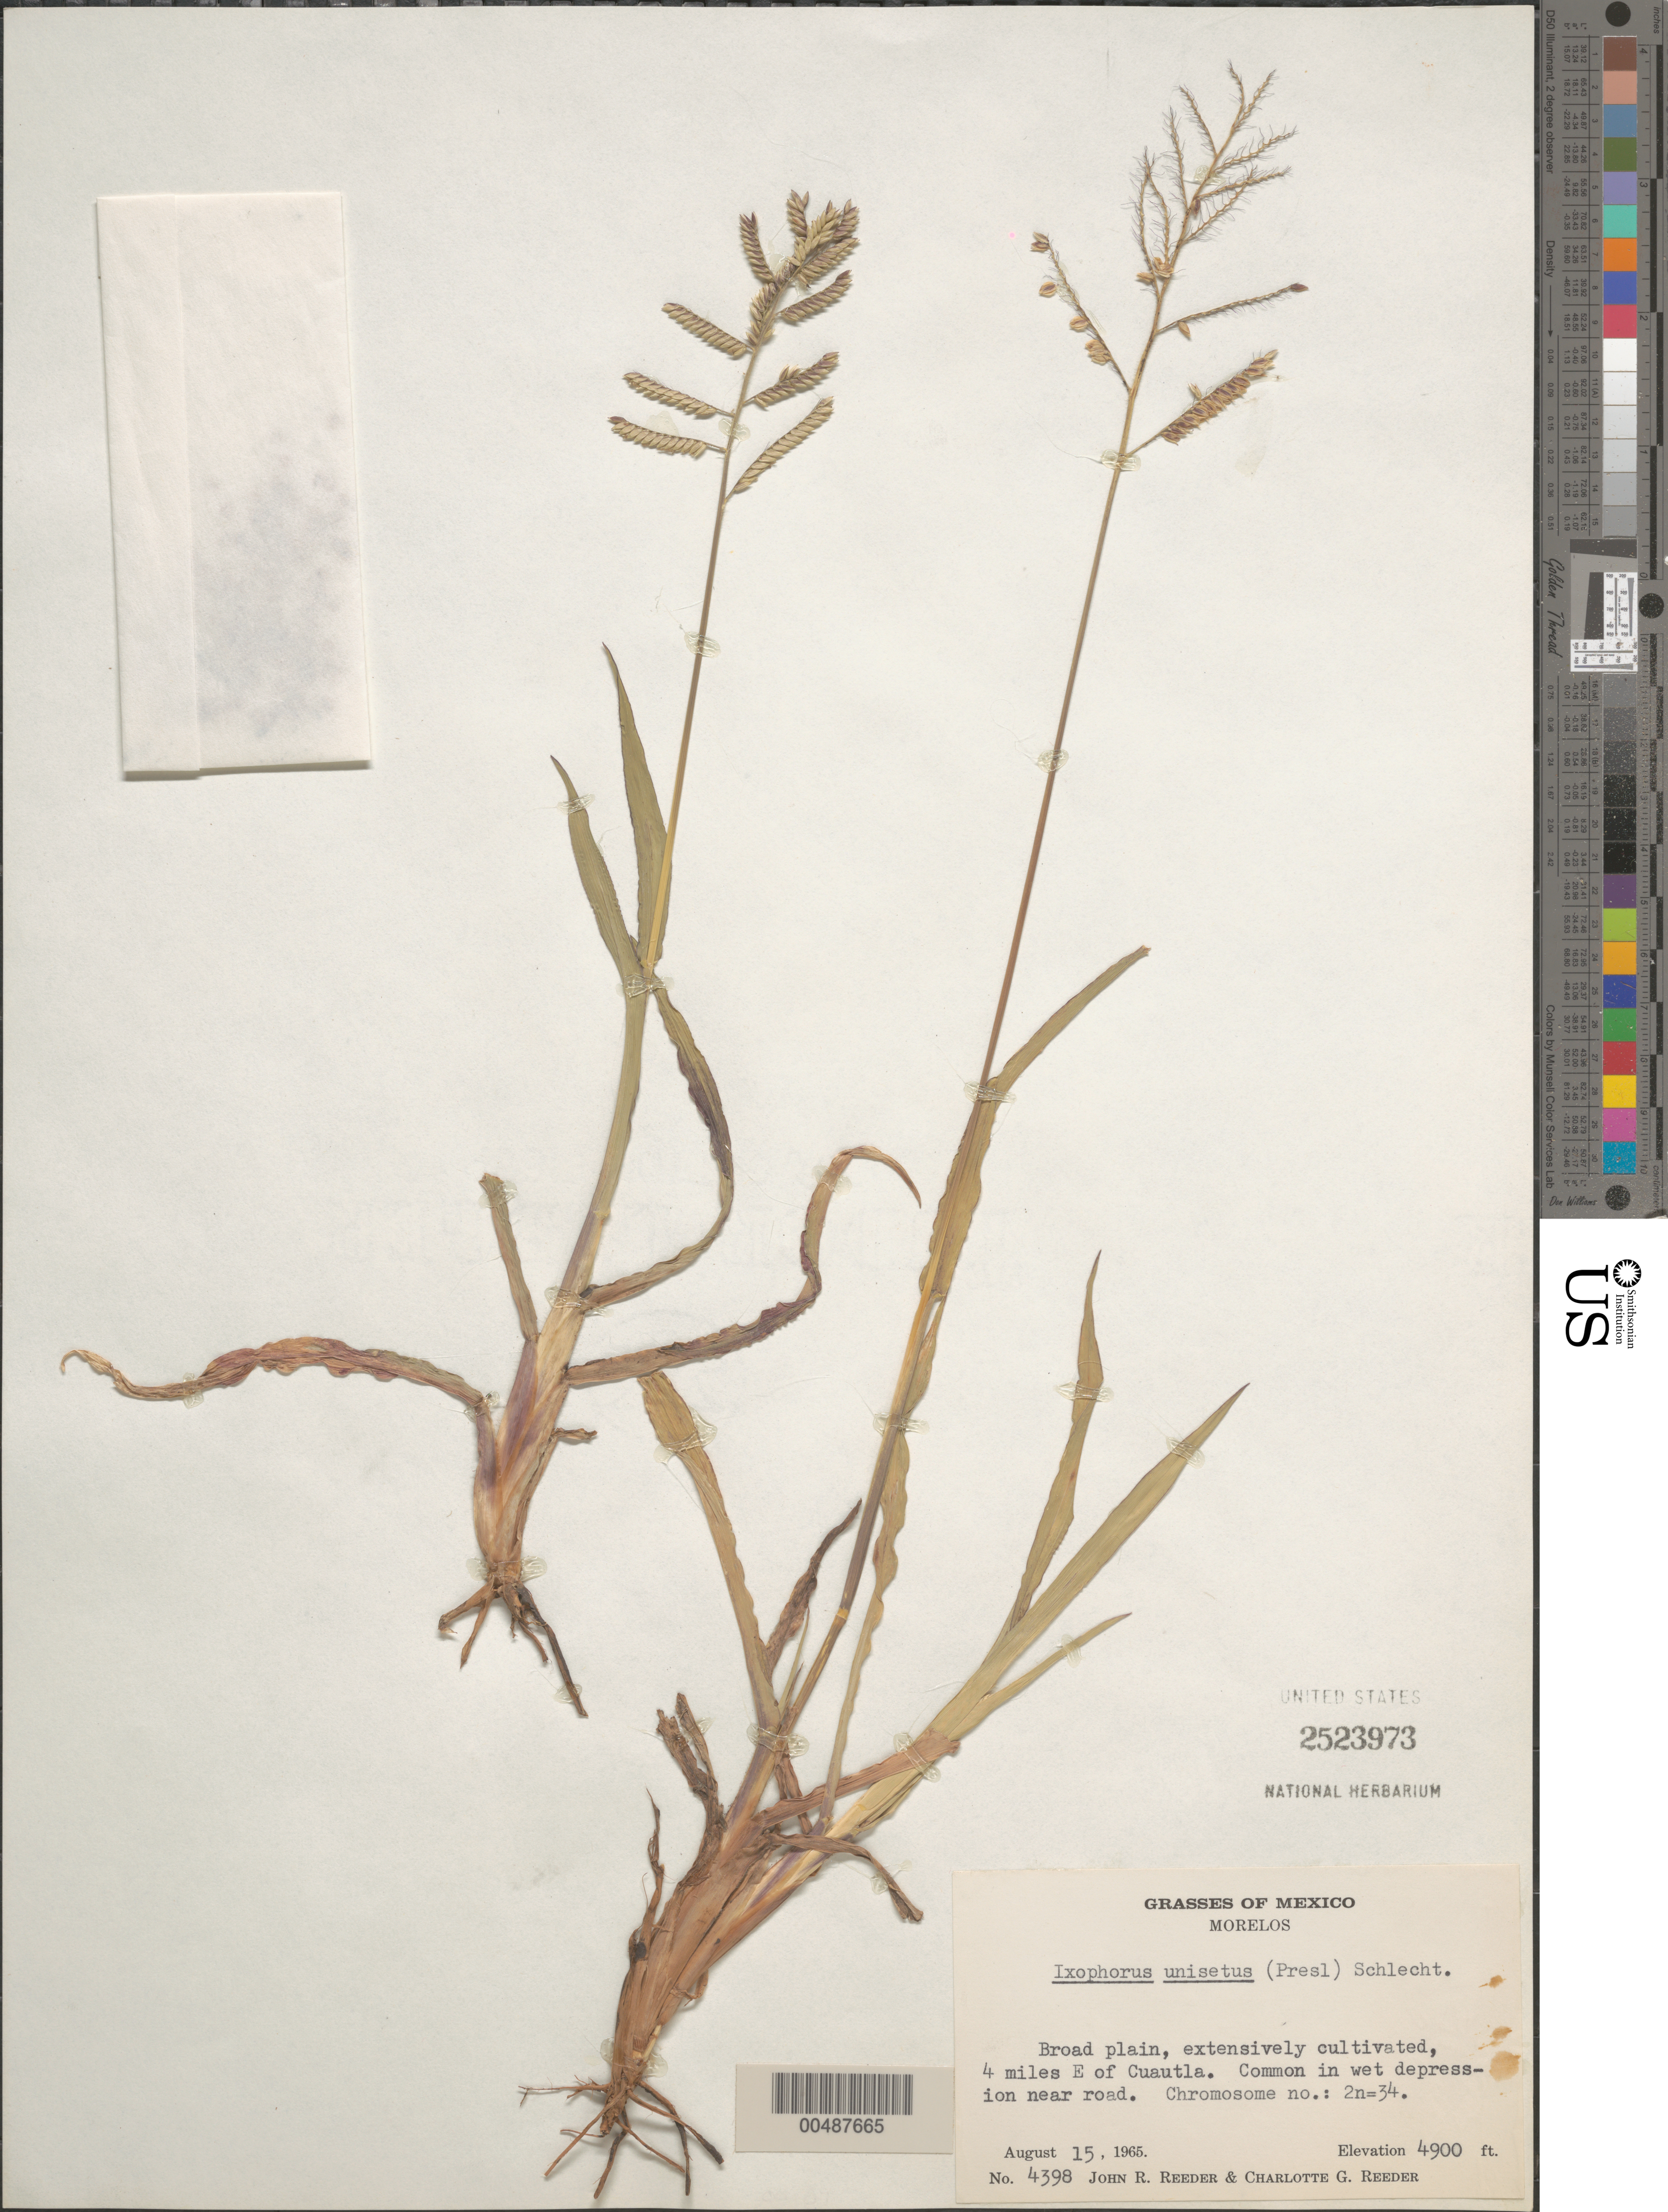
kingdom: Plantae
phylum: Tracheophyta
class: Liliopsida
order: Poales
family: Poaceae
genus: Ixophorus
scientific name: Ixophorus unisetus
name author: (J. Presl) Schltdl.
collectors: J. R. Reeder & C. G. Reeder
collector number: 4398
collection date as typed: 15 Aug 1965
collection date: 1965-08-15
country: Mexico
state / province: Morelos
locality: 4 mi E of Cuautla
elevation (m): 1494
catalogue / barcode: US 2523973